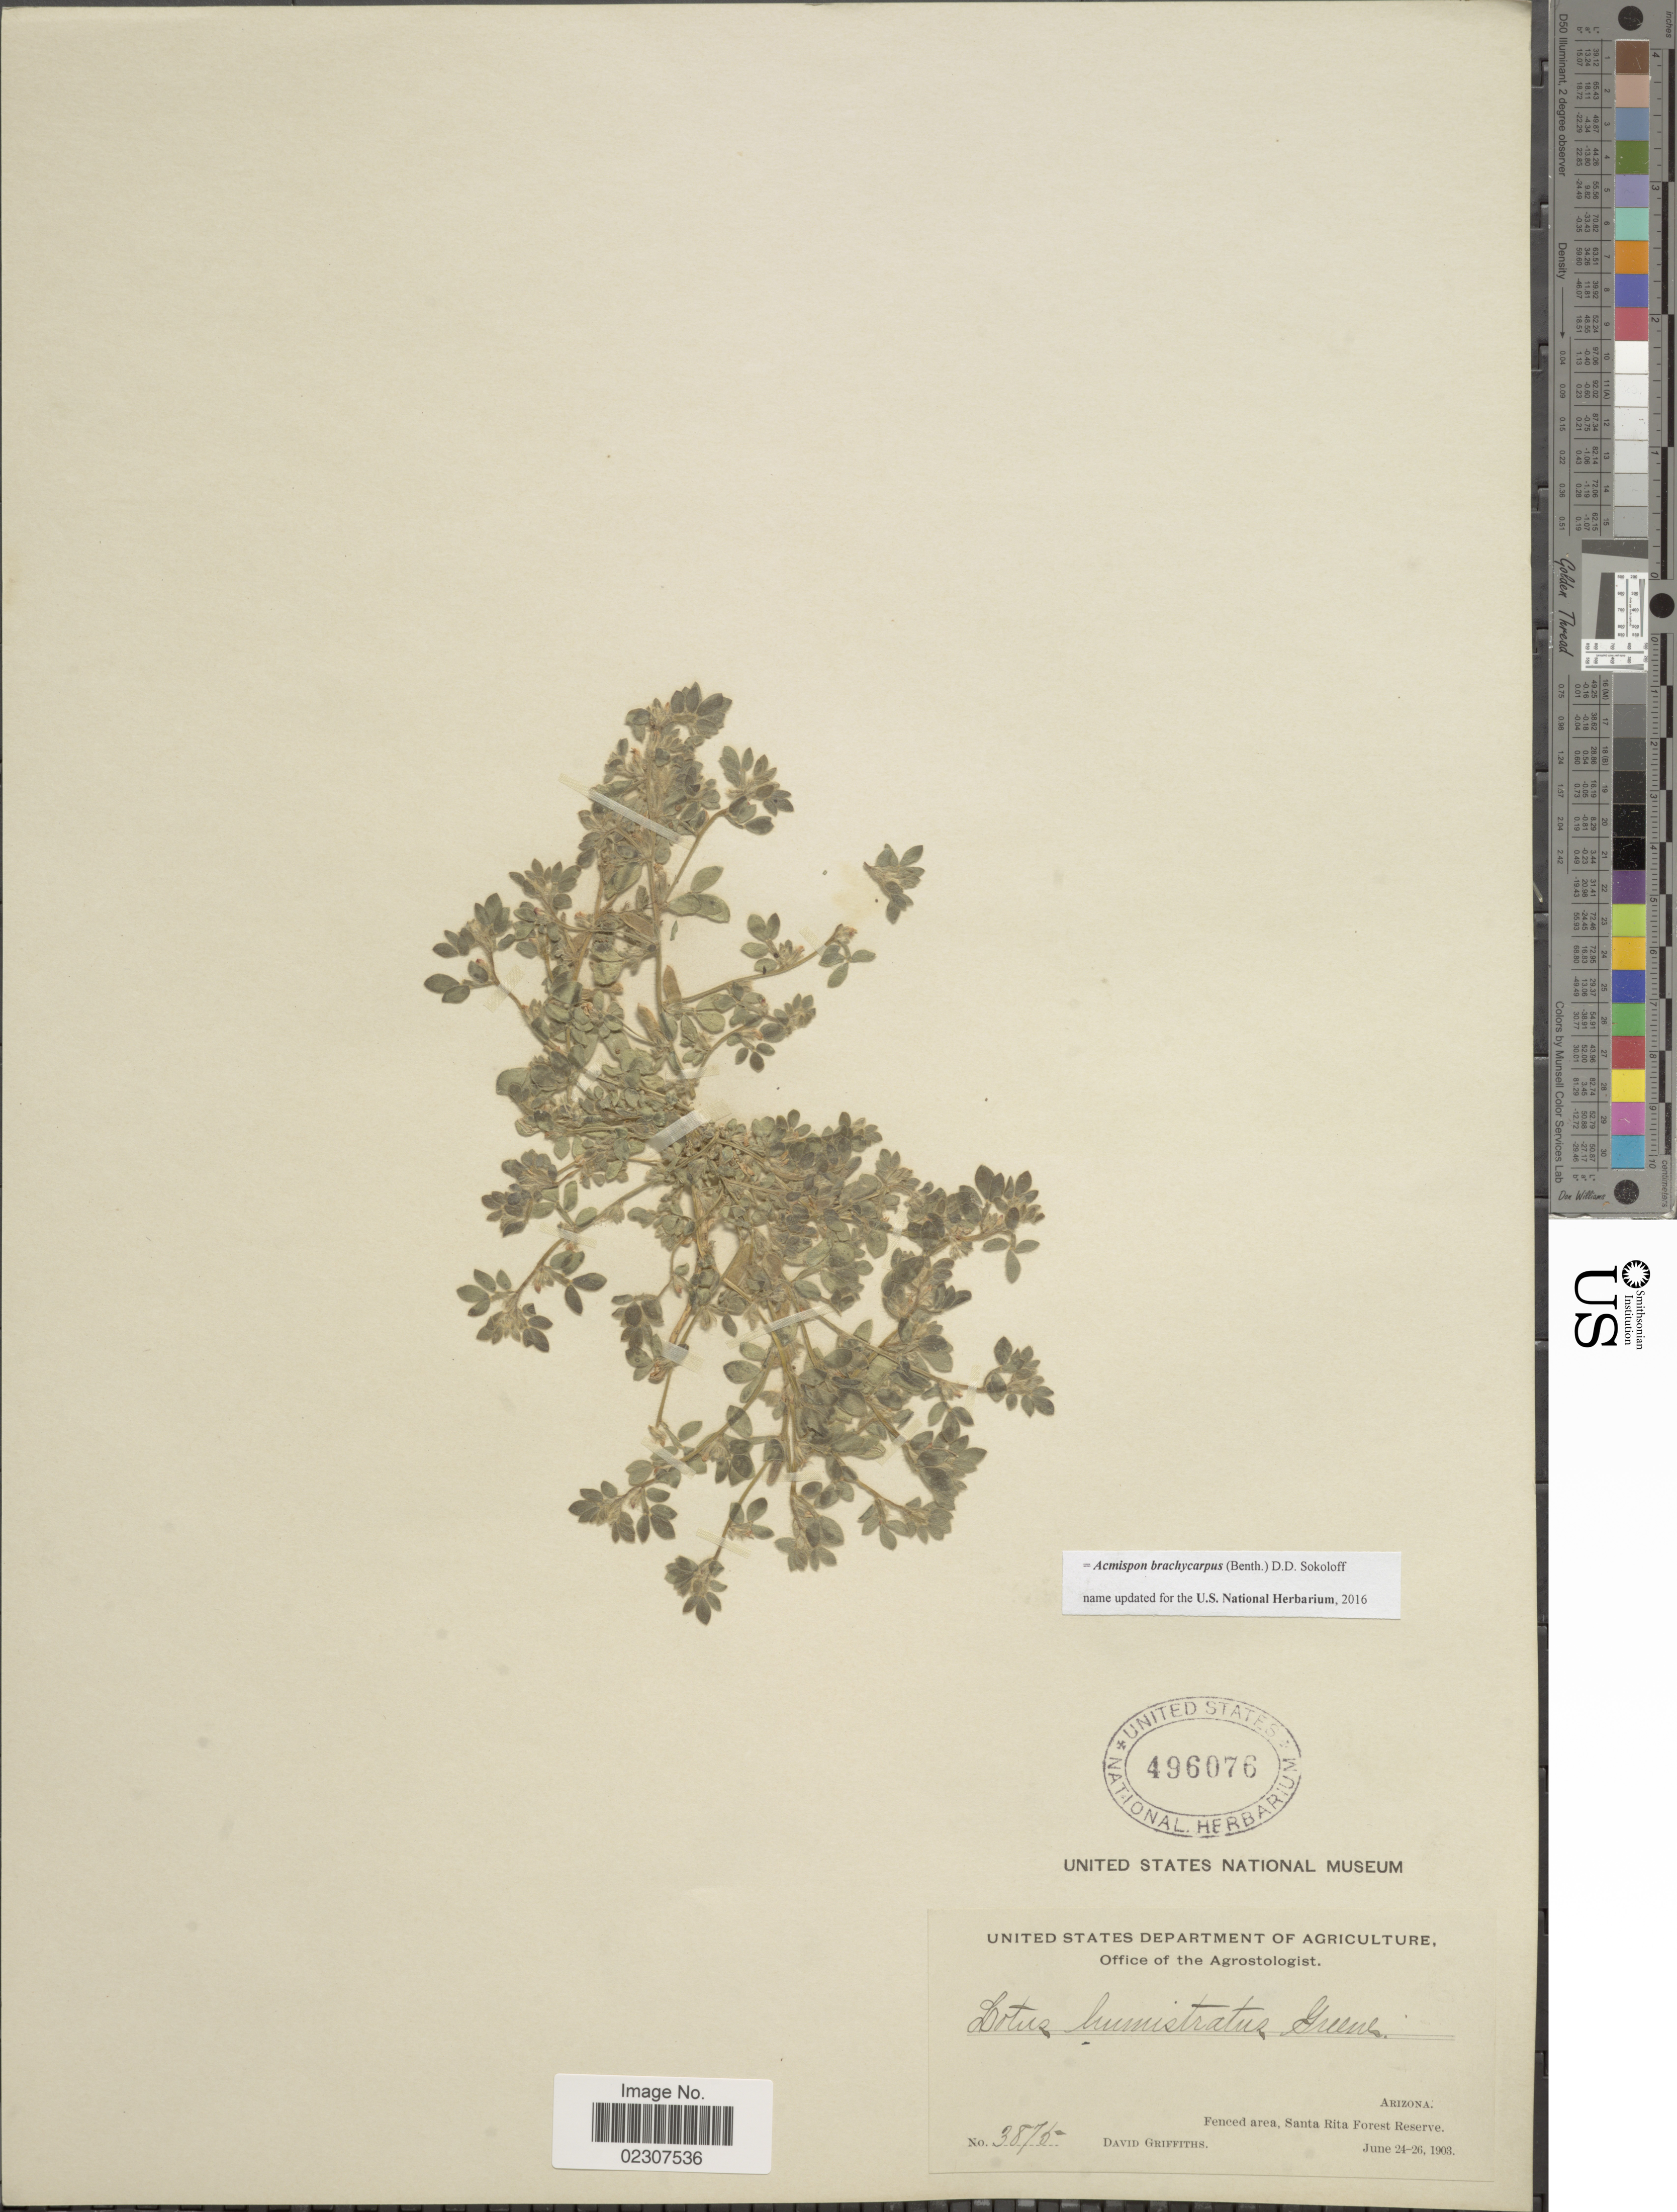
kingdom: Plantae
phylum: Tracheophyta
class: Magnoliopsida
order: Fabales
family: Fabaceae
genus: Acmispon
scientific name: Acmispon brachycarpus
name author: (Benth.) D.D. Sokoloff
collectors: D. Griffiths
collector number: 3875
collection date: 1903-06-24/1903-06-26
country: United States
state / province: Arizona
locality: Fenced area, Santa Rita Forest Reserve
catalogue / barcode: US 496076